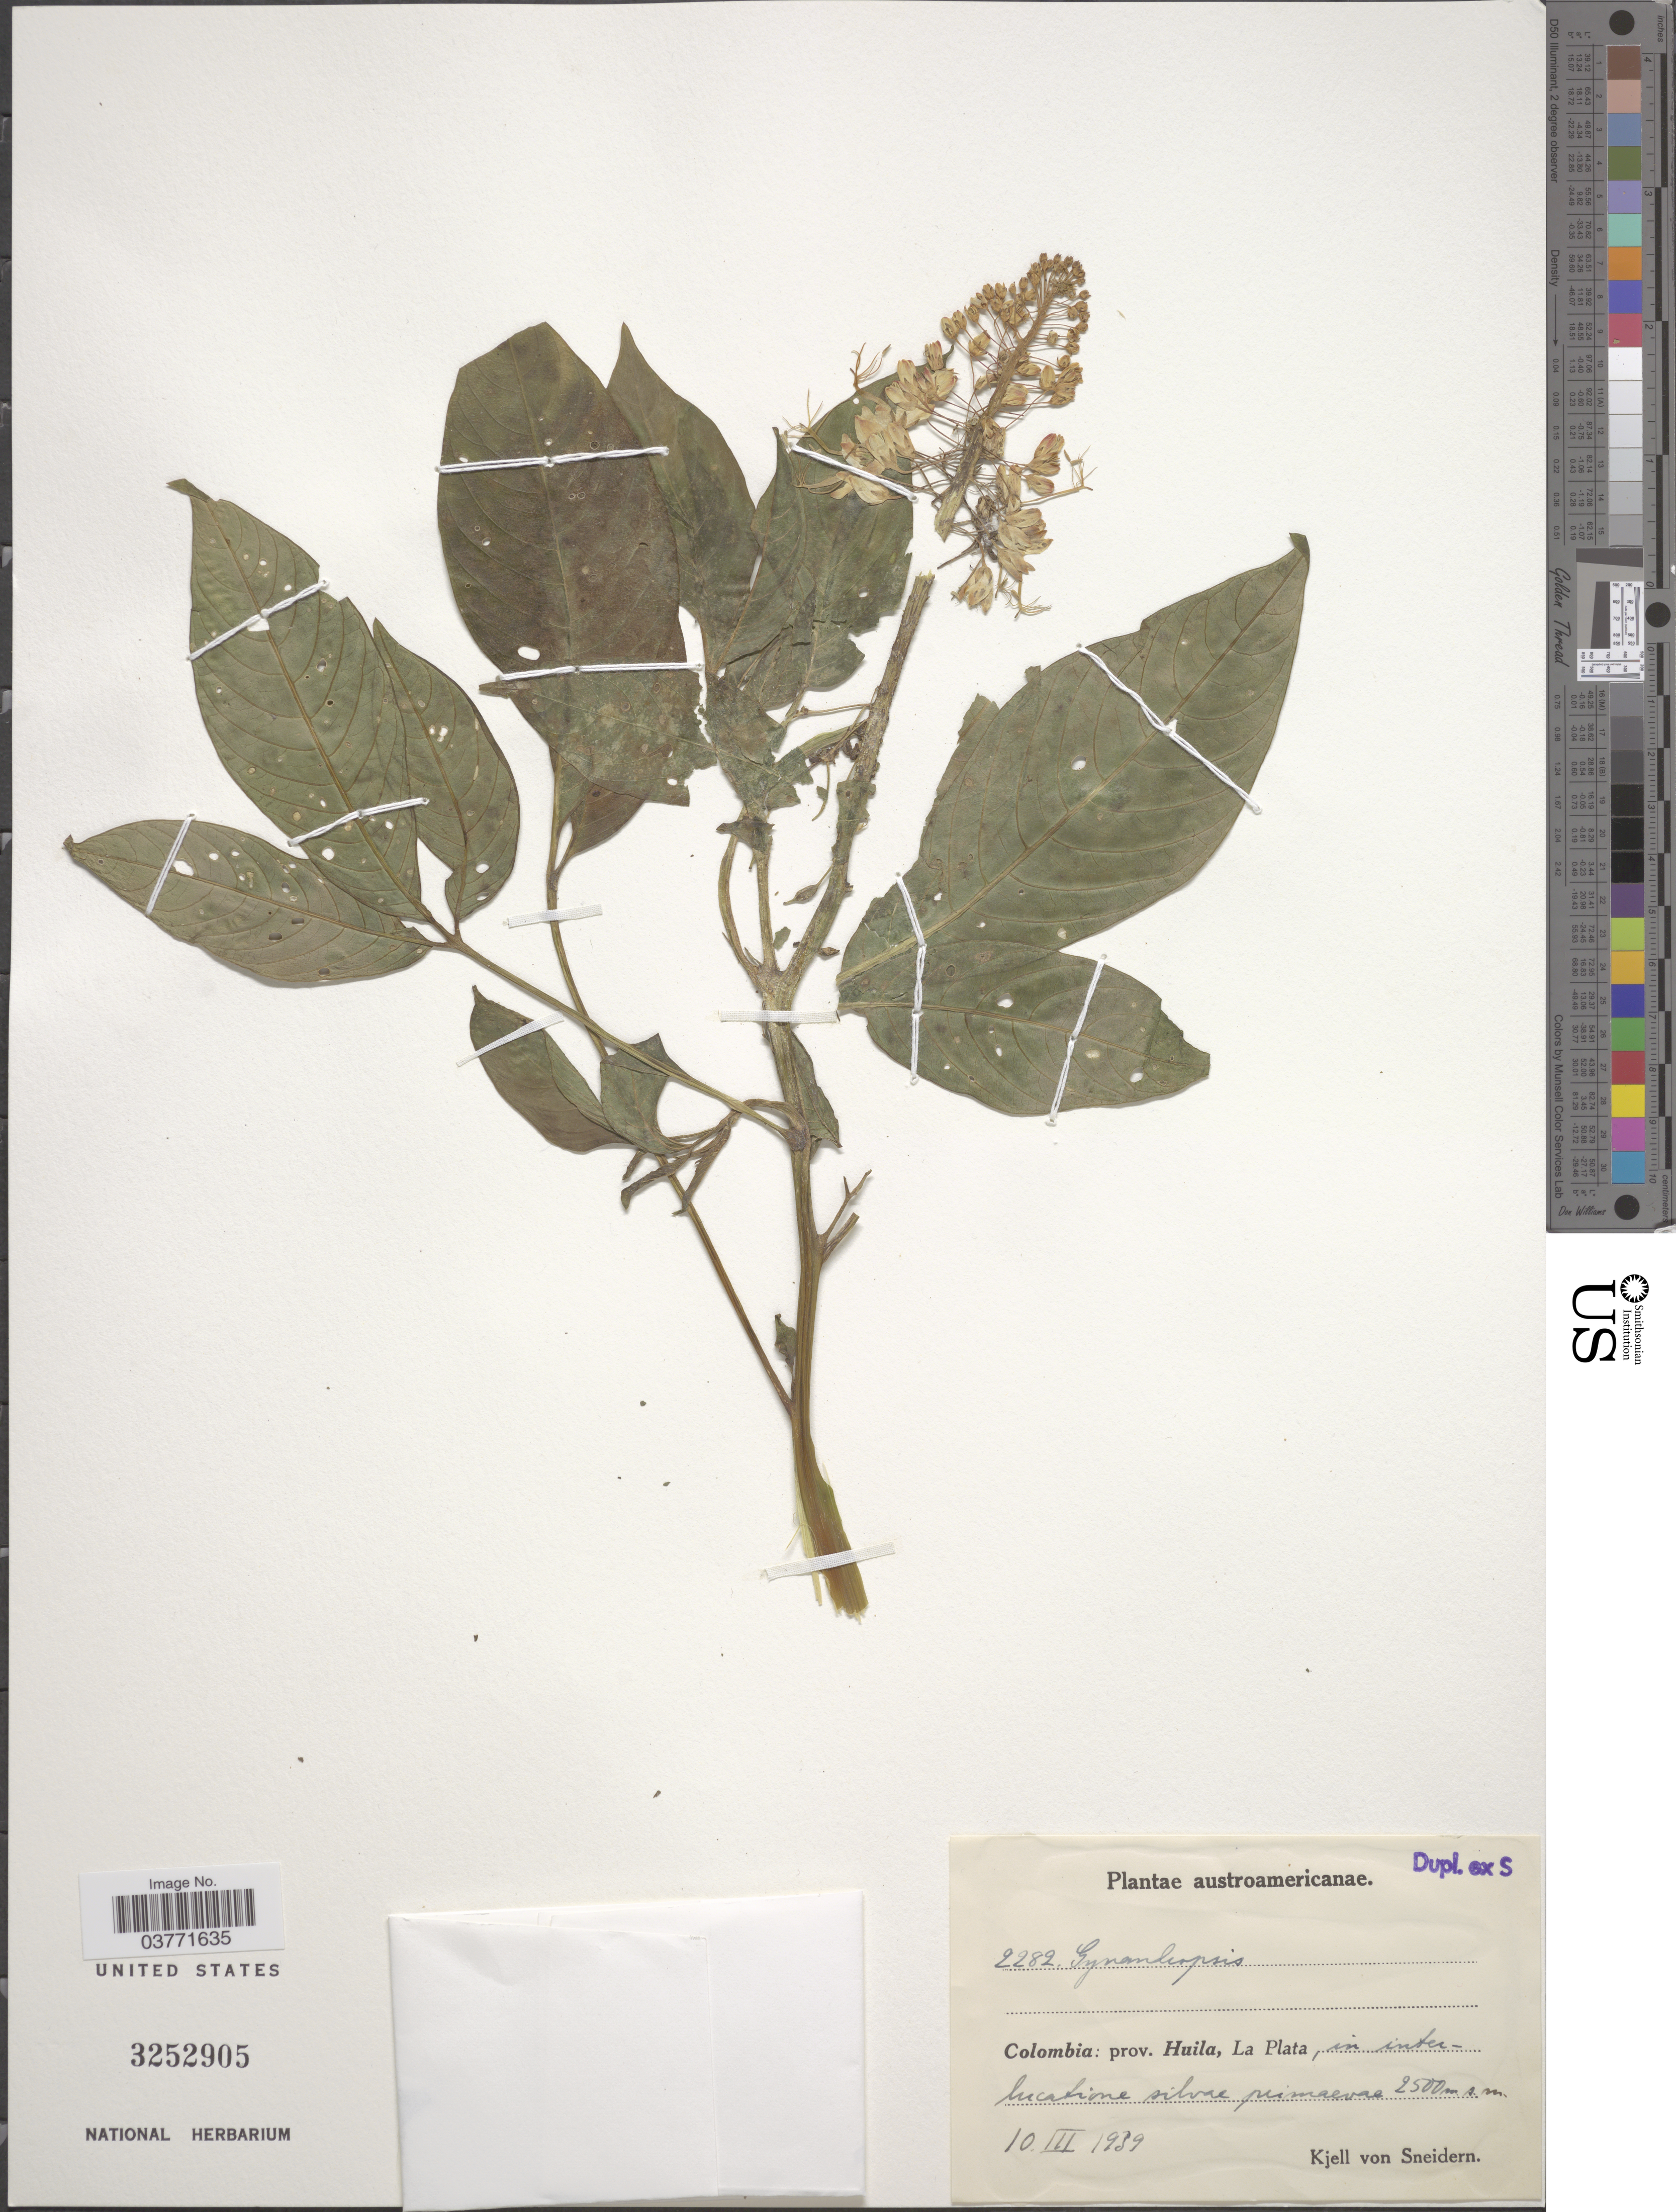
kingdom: Plantae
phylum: Tracheophyta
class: Magnoliopsida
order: Brassicales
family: Cleomaceae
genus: Podandrogyne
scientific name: Podandrogyne sp.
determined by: Strong, Mark T., (BOT), Smithsonian Institution - National Museum of Natural History (UNITED STATES)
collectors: K. von Sneidern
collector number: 2282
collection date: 1939-03-10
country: Colombia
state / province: Huila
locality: Austroamericanae. La Plata.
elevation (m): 2500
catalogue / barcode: US 3252905